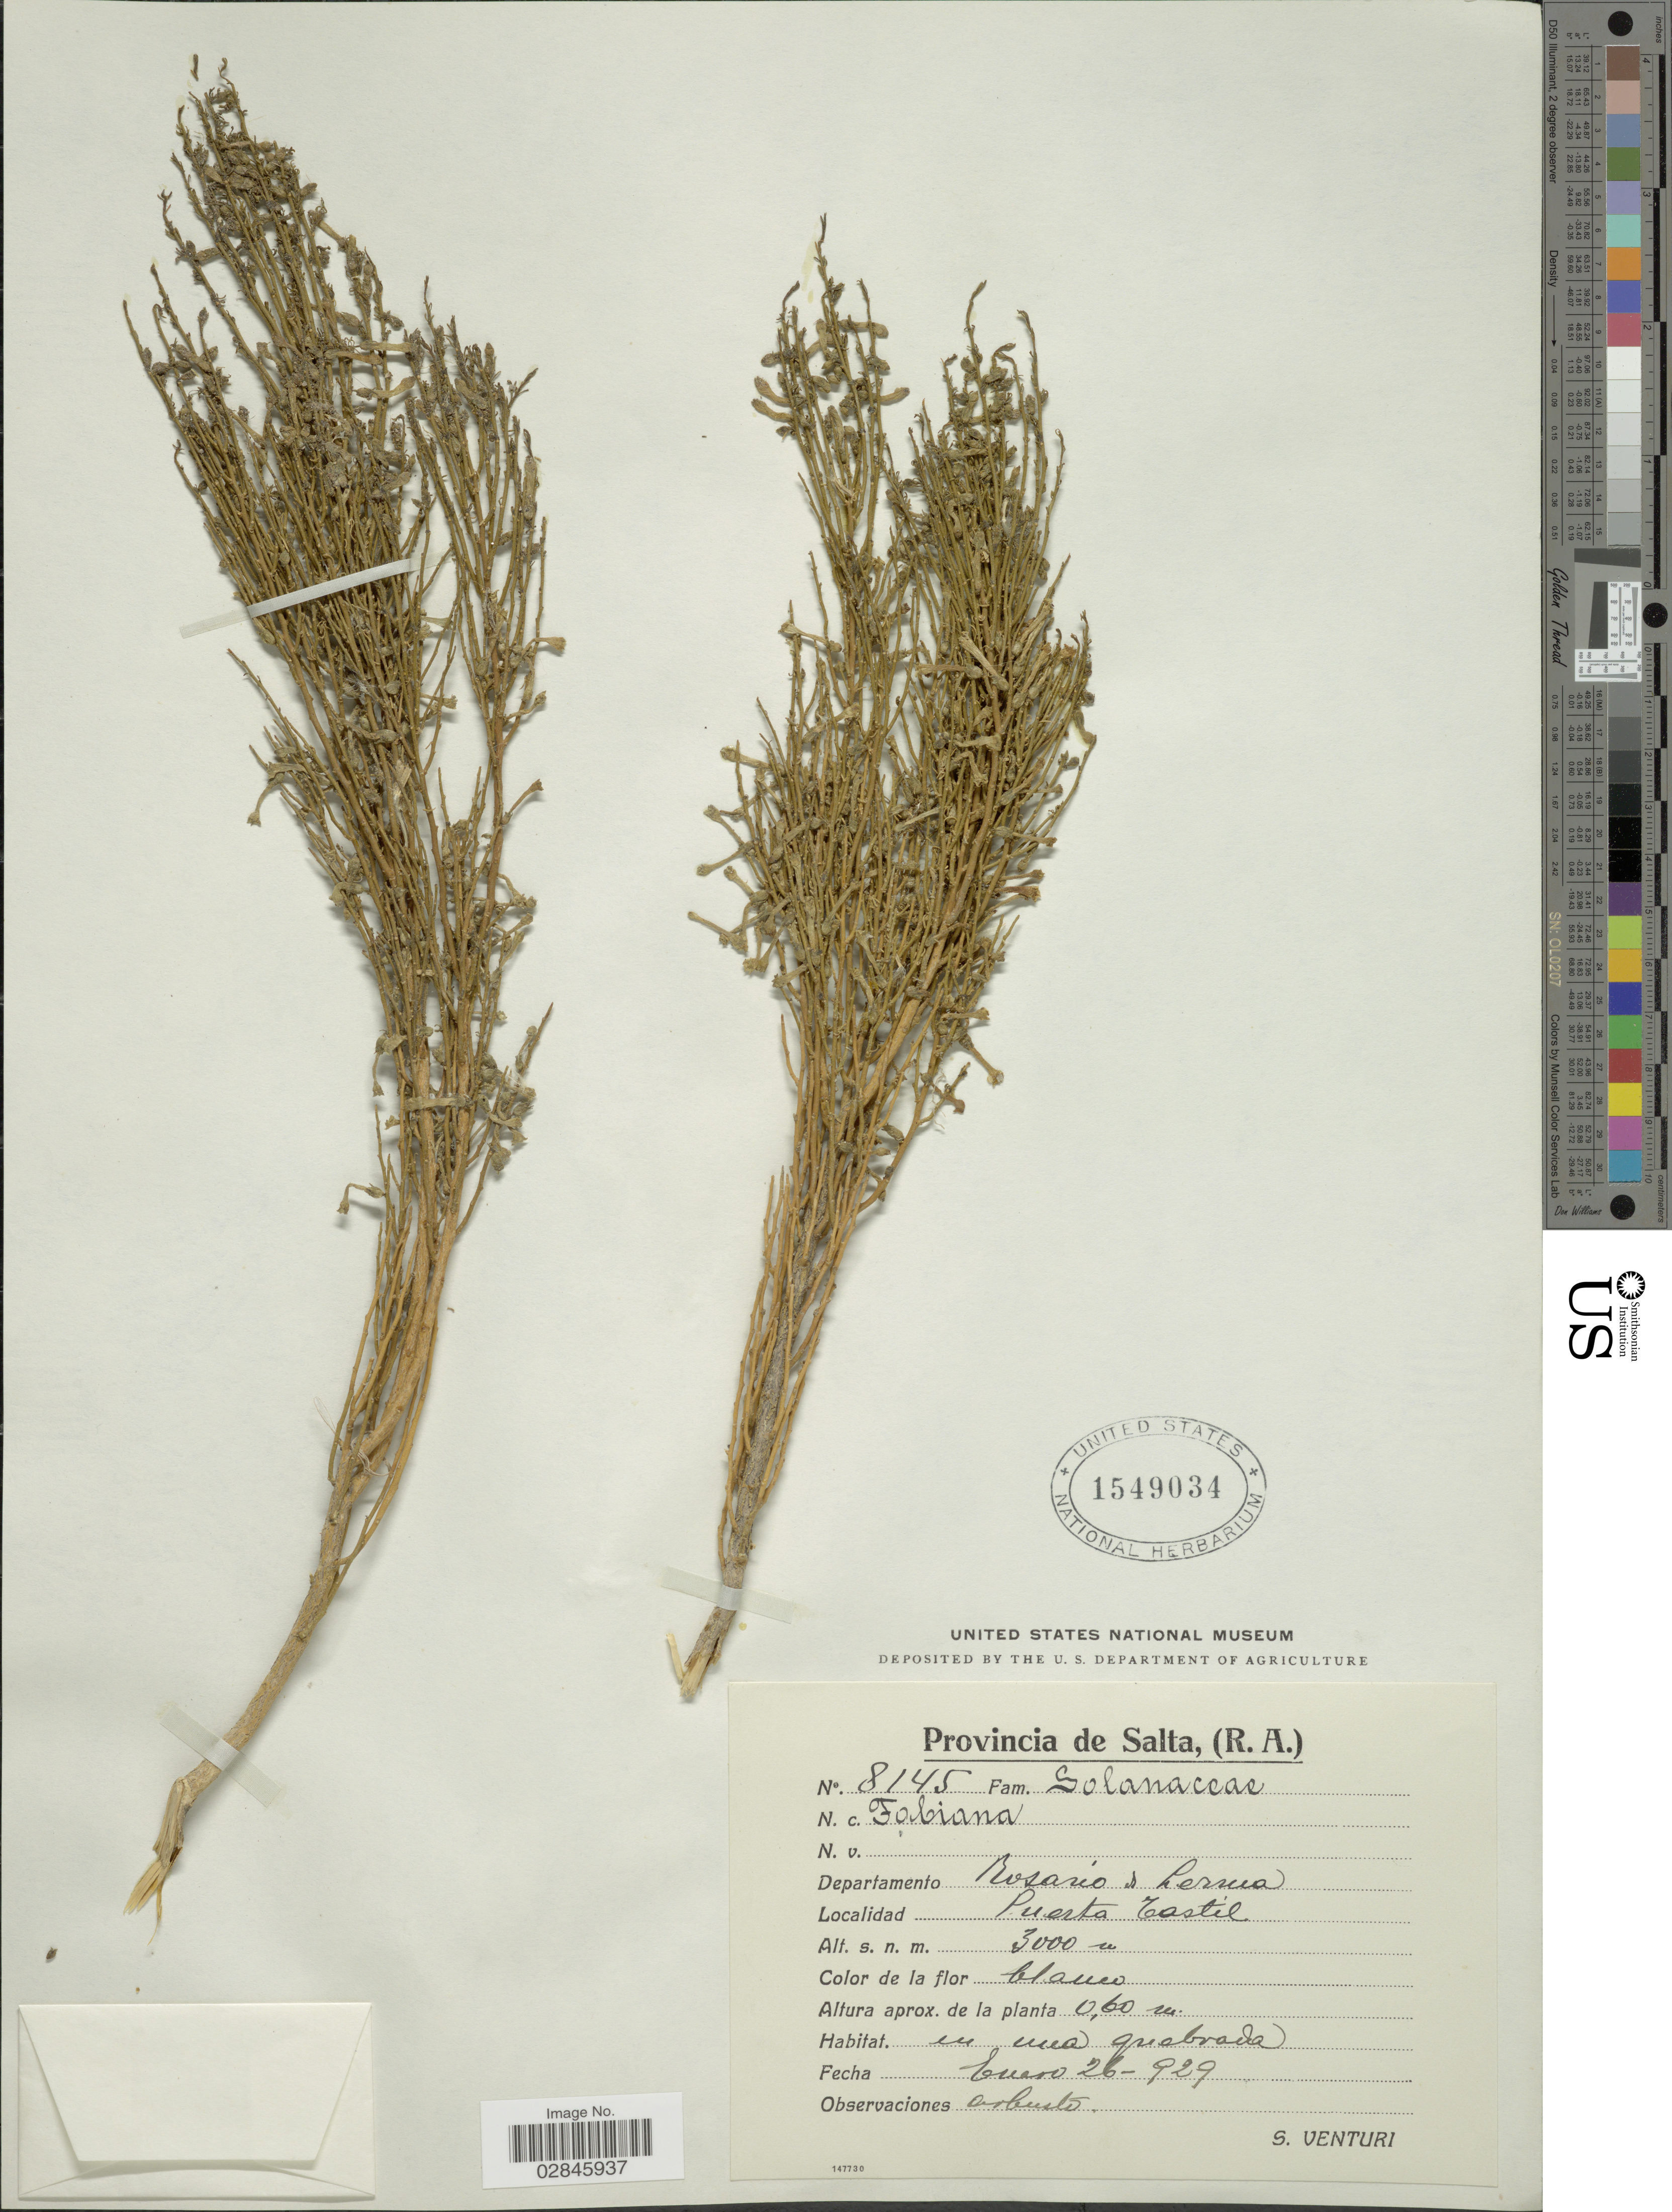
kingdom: Plantae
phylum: Tracheophyta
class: Magnoliopsida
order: Solanales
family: Solanaceae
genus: Fabiana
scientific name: Fabiana sp.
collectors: S. Venturi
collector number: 8145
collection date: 1929-01-26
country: Argentina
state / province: Salta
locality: (R.A.), Departamento Rosario de Lerma. Puerta Tastil.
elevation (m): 3000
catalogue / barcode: US 1549034